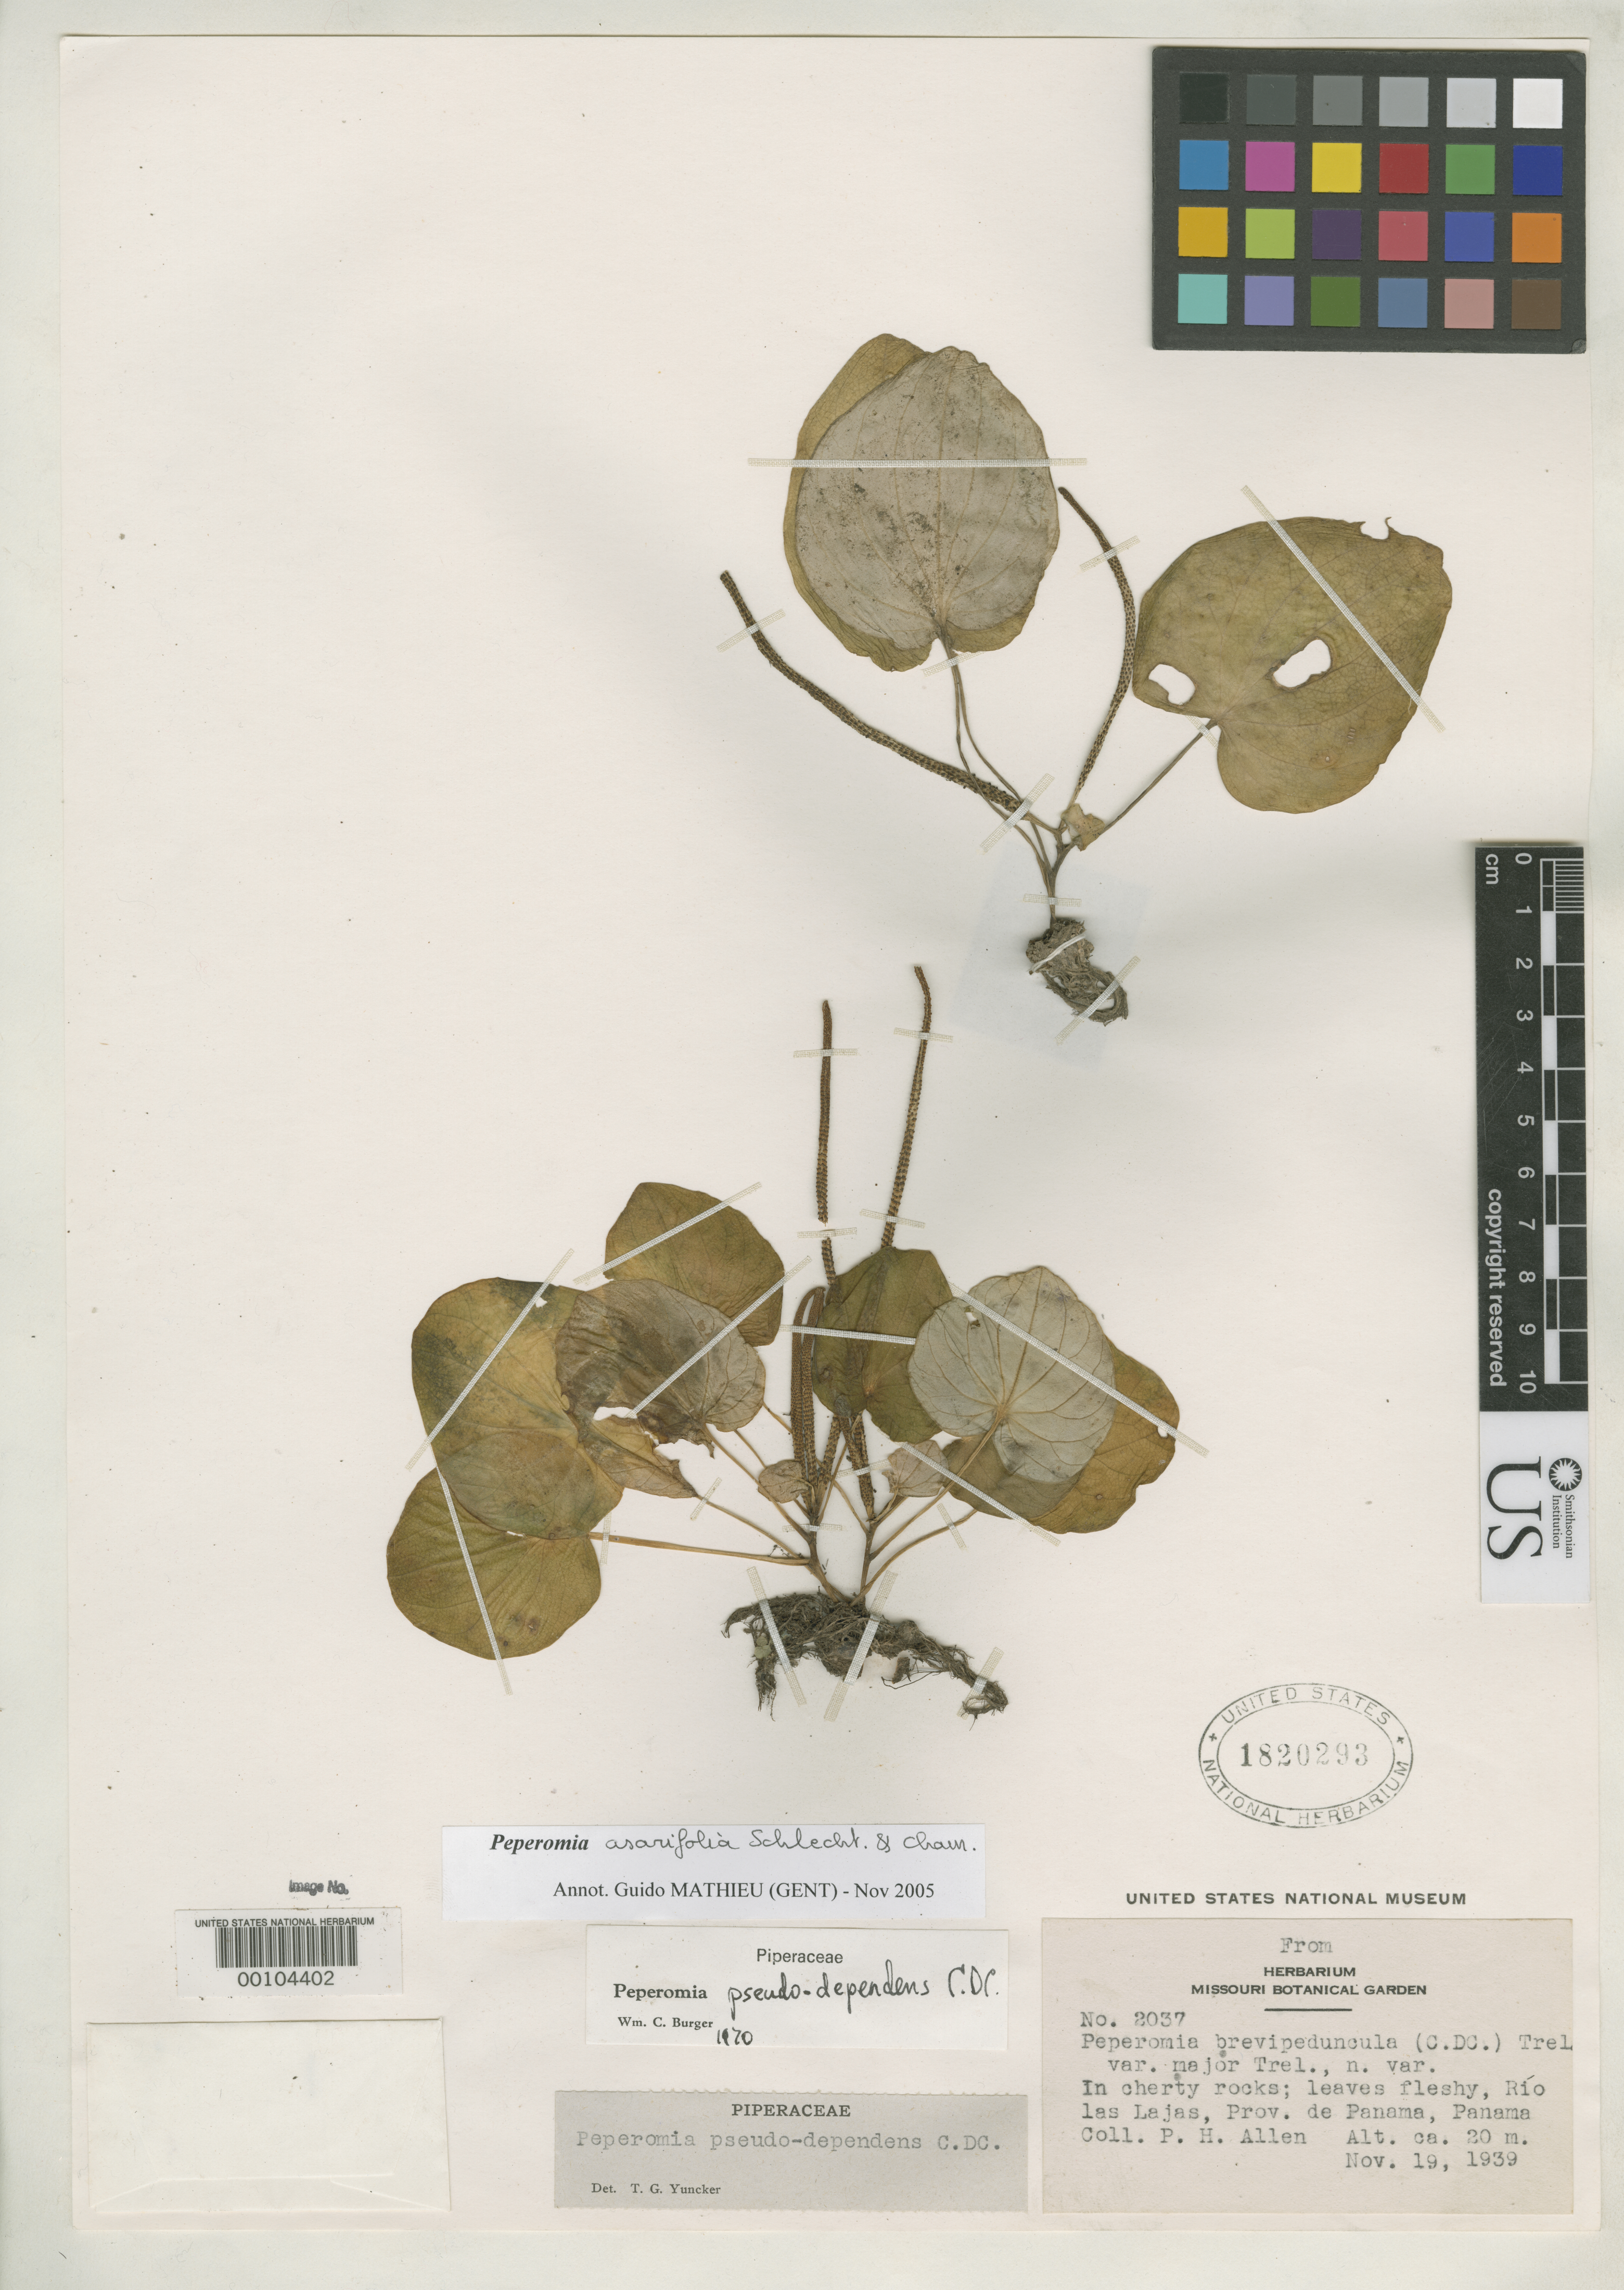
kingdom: Plantae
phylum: Tracheophyta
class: Magnoliopsida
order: Piperales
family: Piperaceae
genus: Peperomia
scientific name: Peperomia brevipeduncula var. major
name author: Trel. in Woodson & Schery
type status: Isotype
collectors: P. H. Allen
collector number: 2037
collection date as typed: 19 Nov 1939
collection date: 1939-11-19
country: Panama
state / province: Panamá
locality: Rio Las Lajas.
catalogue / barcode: US 1820293